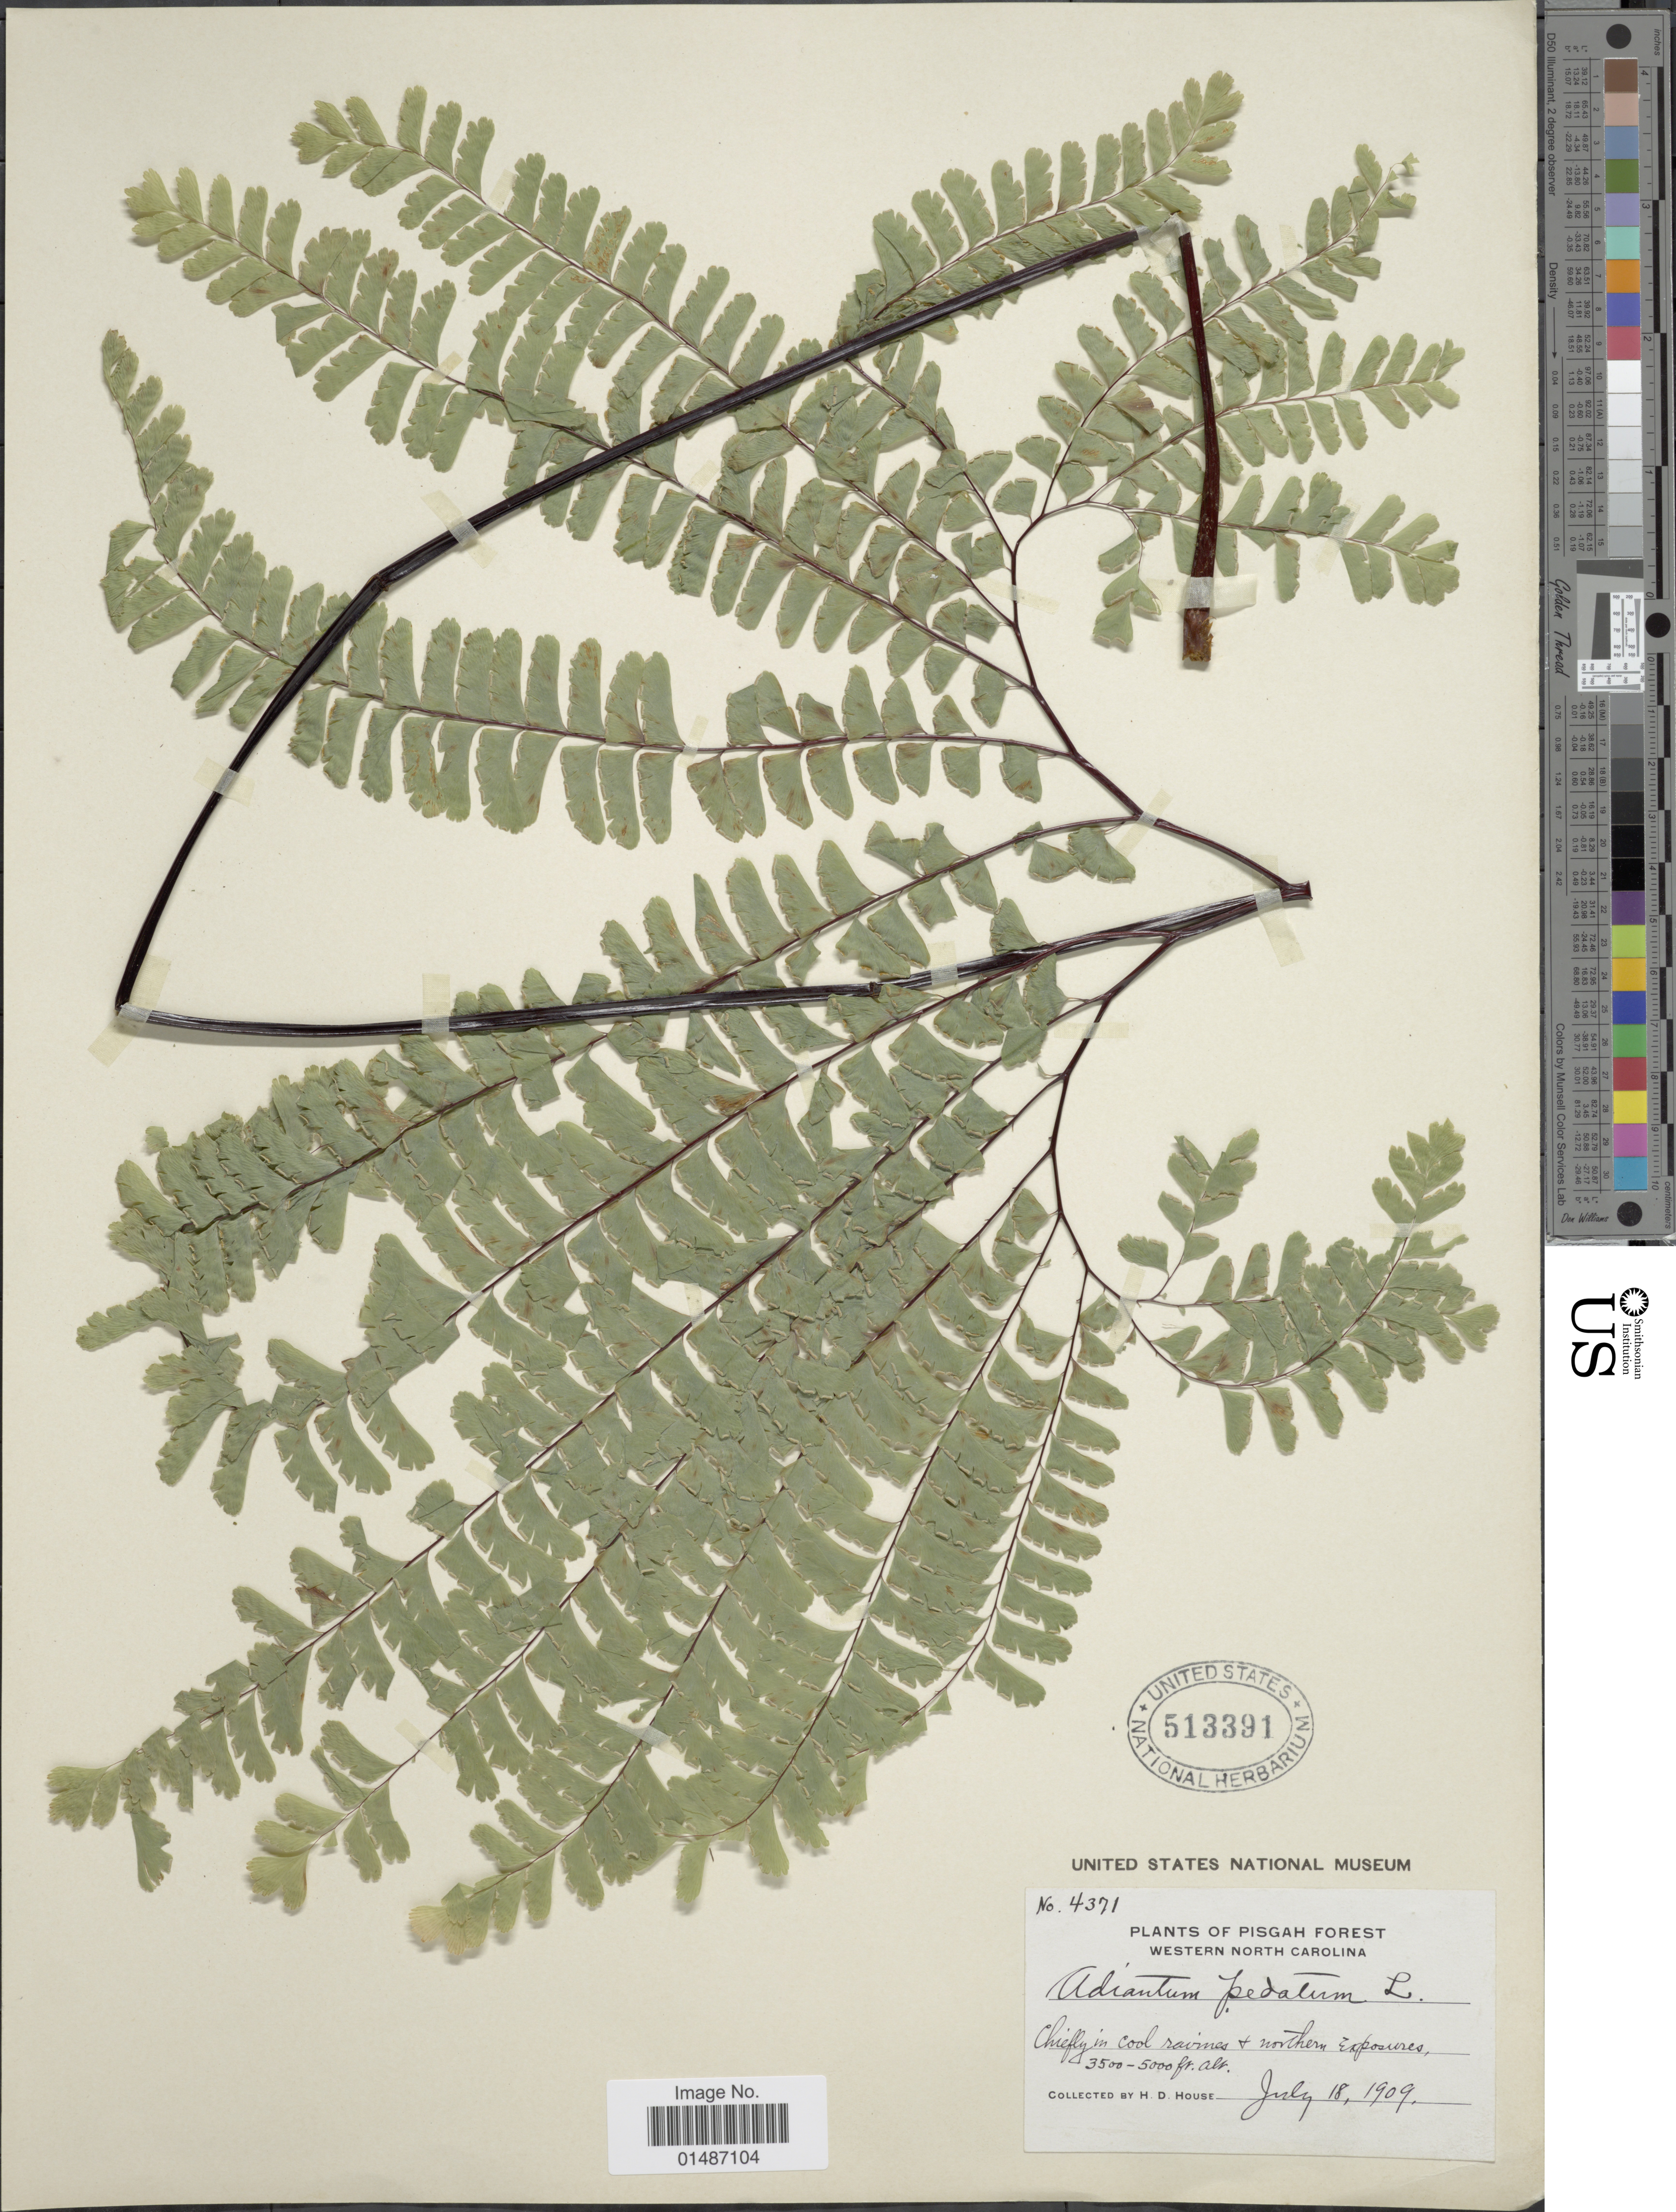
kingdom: Plantae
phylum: Tracheophyta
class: Polypodiopsida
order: Polypodiales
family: Pteridaceae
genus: Adiantum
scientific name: Adiantum pedatum var. pedatum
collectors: H. D. House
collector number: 4371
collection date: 1909-07-18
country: United States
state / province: North Carolina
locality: Pisgah Forest. Western North Carolina. Chiefly in cool ravines & northern exposures.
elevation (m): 1067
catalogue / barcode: US 513391